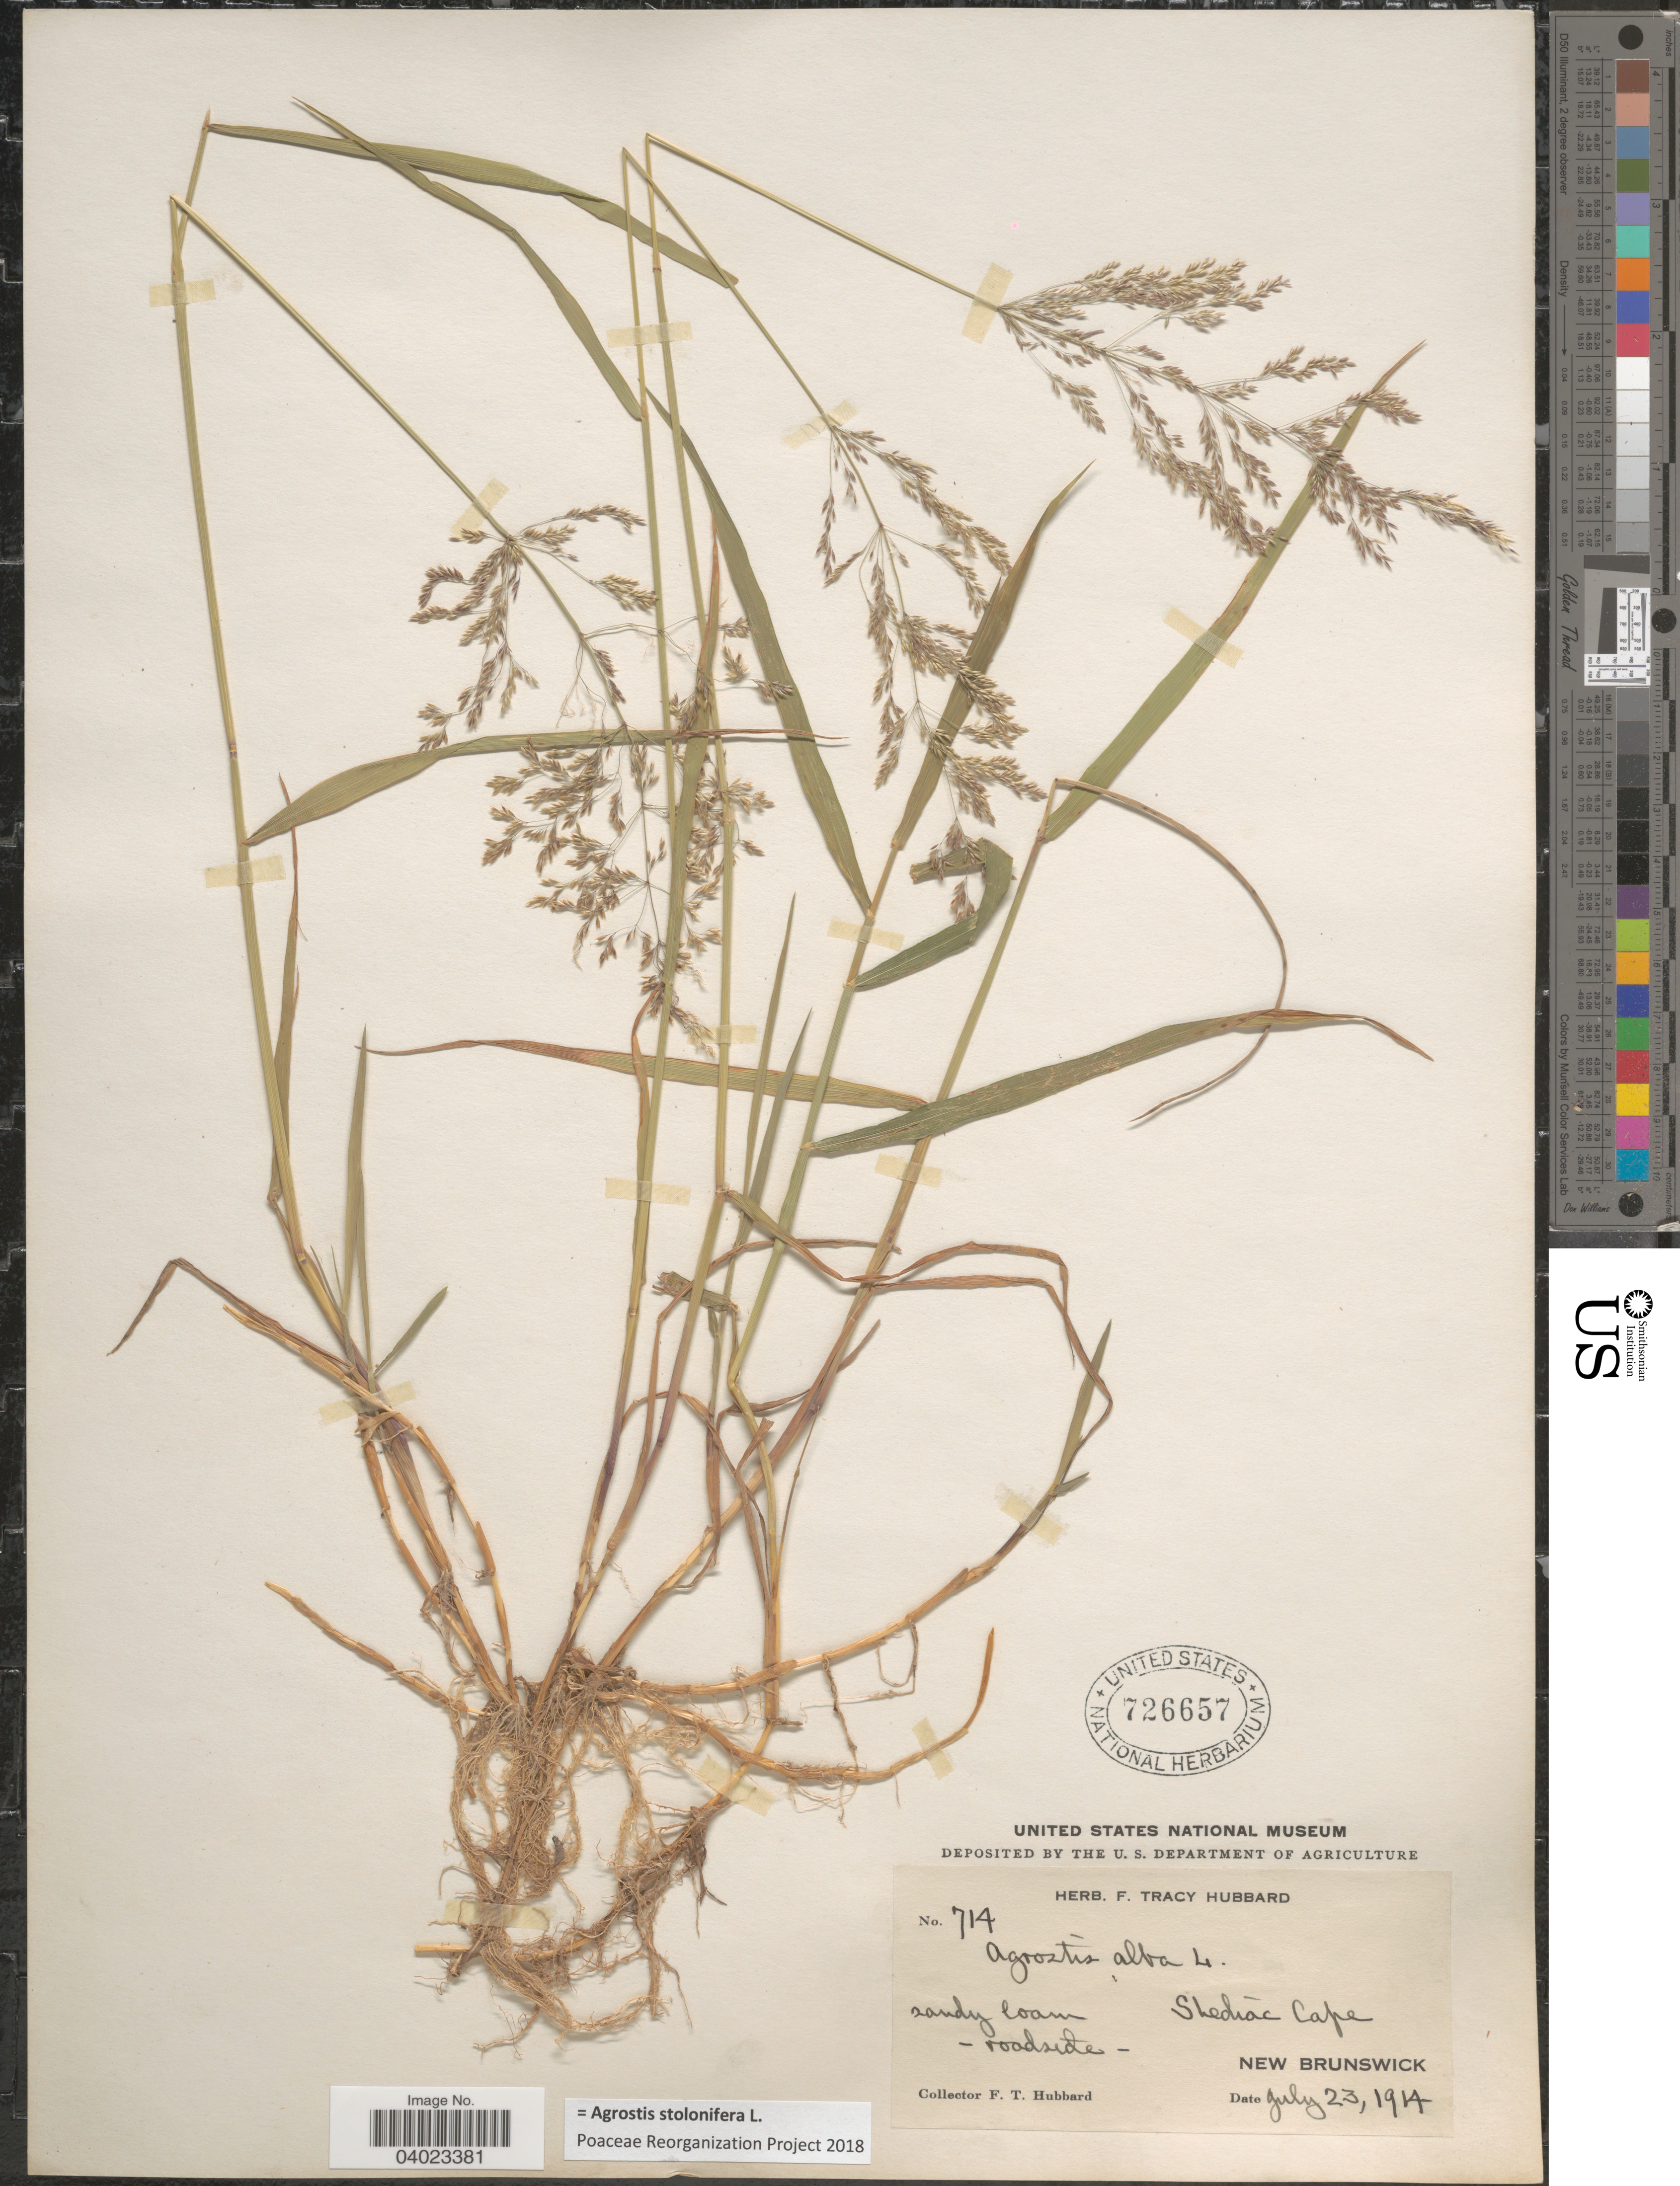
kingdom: Plantae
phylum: Tracheophyta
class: Liliopsida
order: Poales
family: Poaceae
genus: Agrostis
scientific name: Agrostis stolonifera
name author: L.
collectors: F. T. Hubbard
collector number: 714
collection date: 1914-07-23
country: Canada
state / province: New Brunswick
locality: Shediac Cape.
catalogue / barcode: US 726657